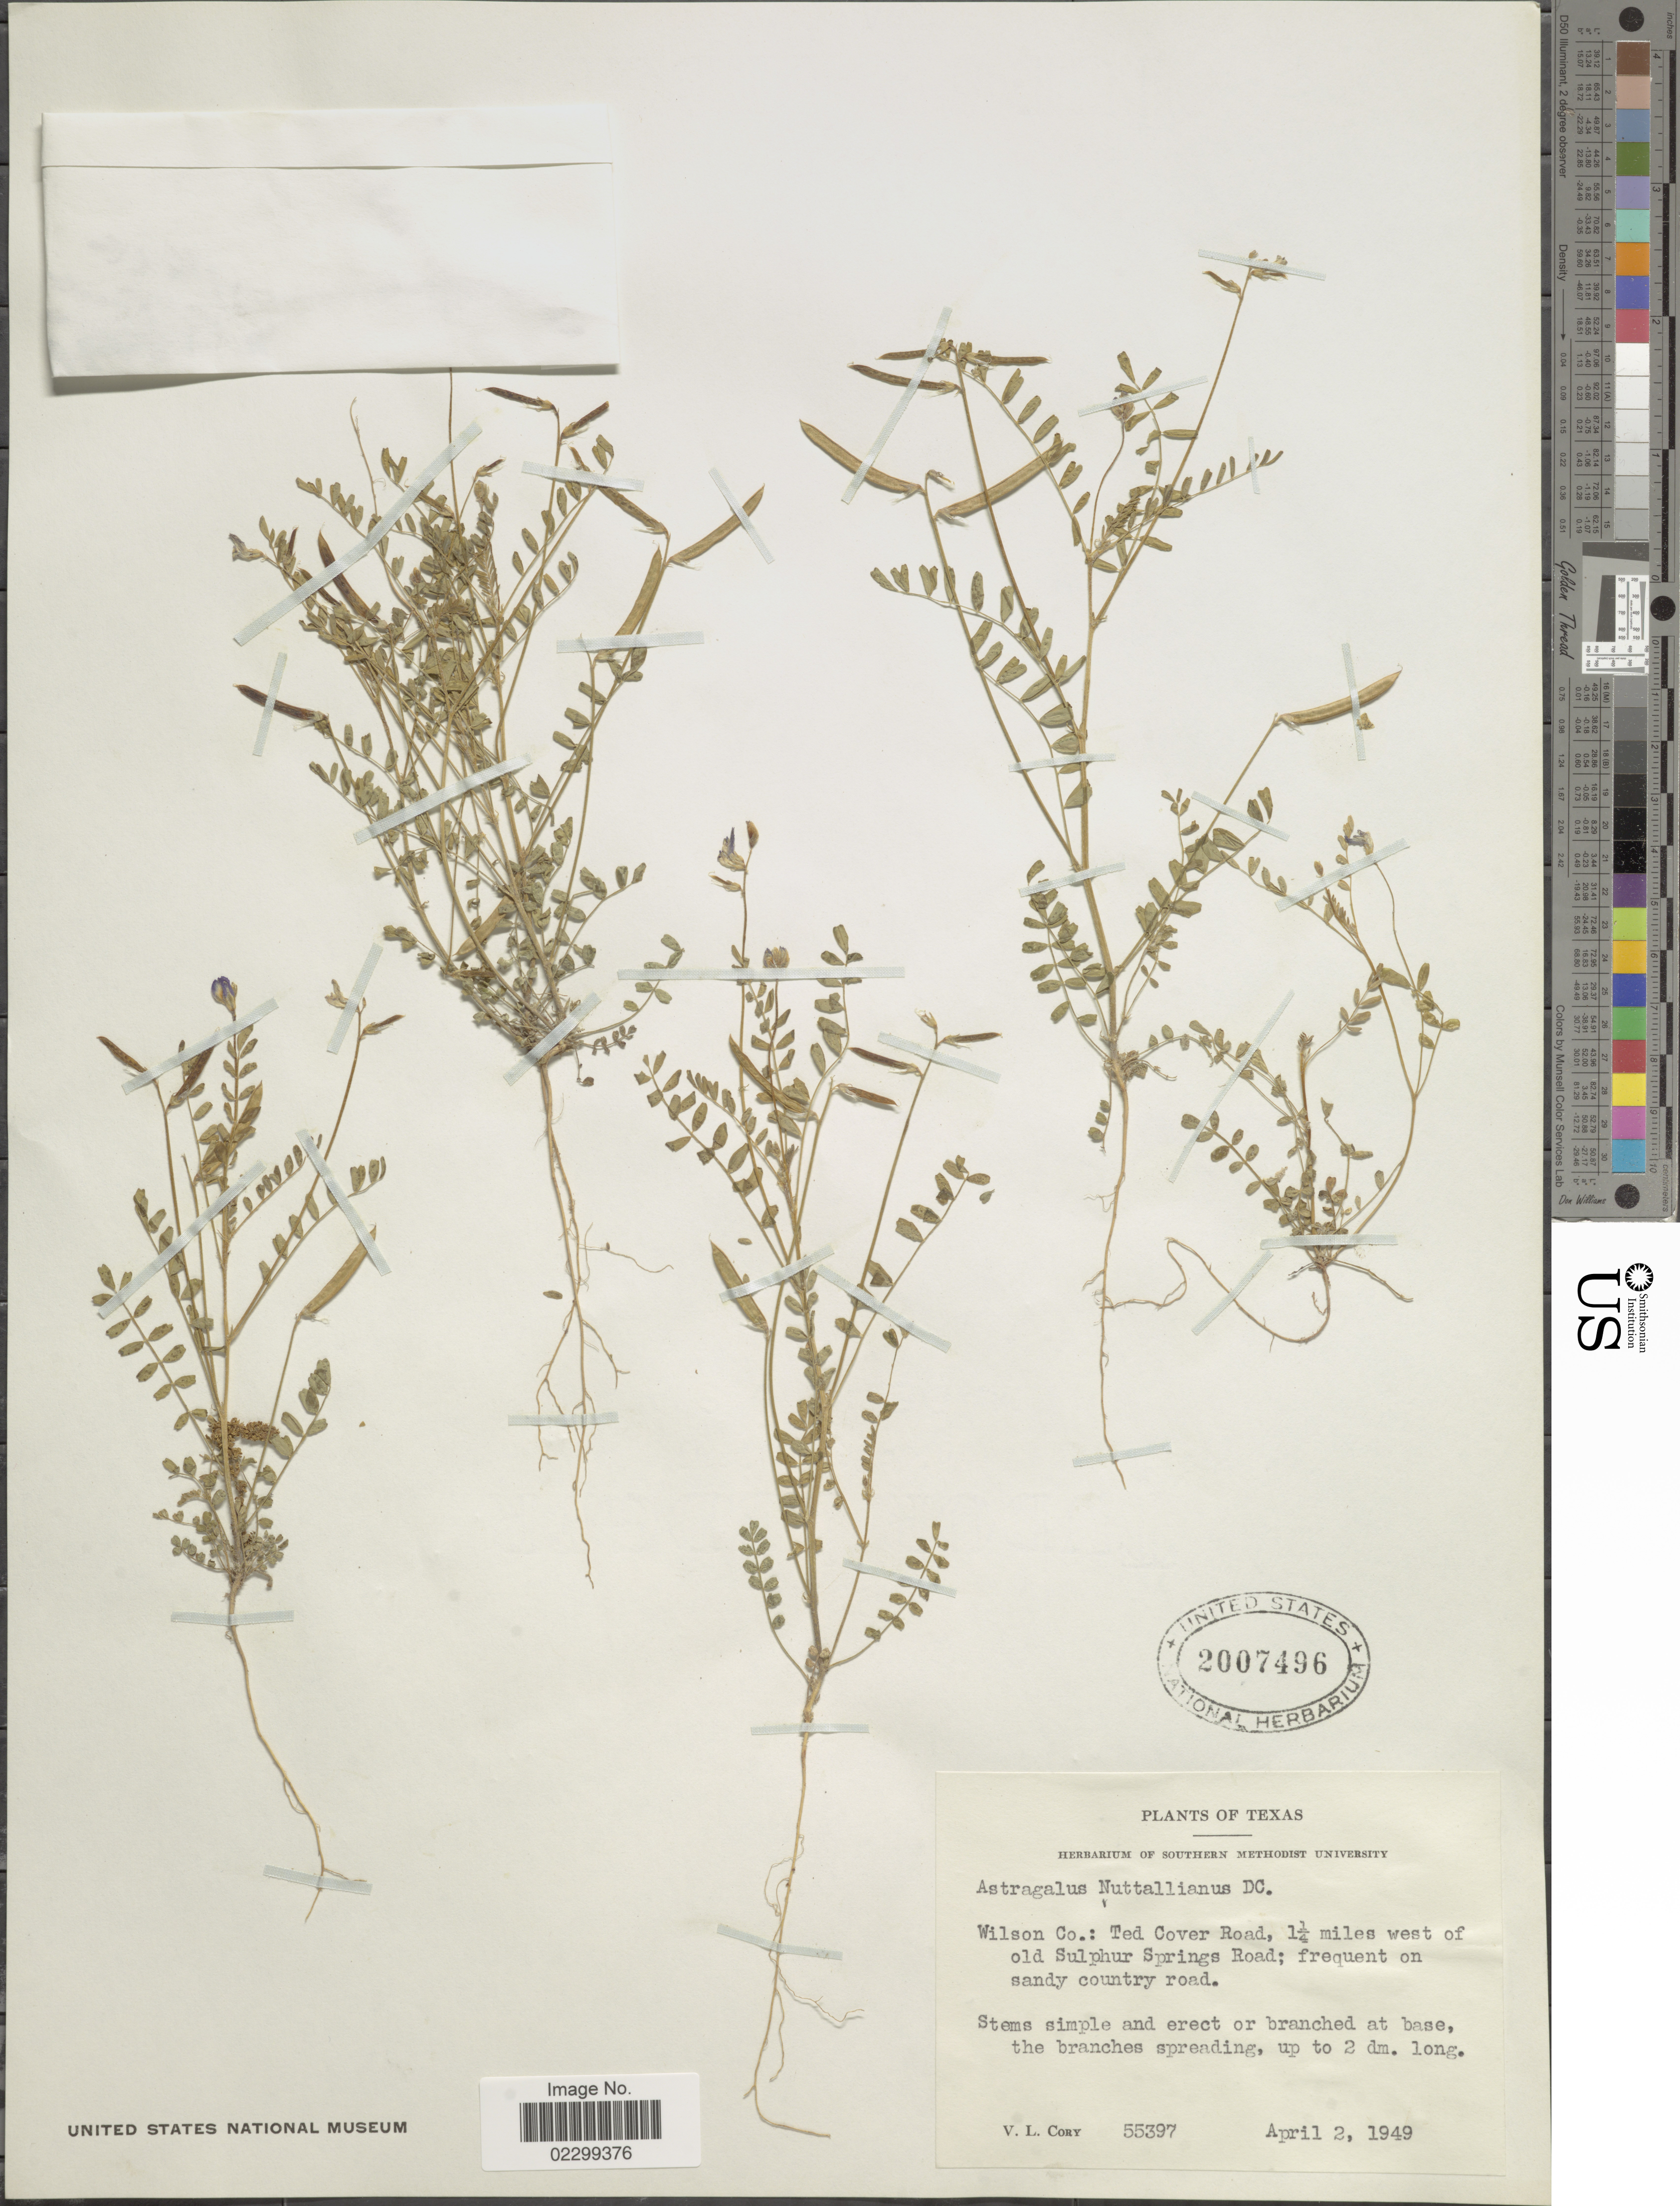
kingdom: Plantae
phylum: Tracheophyta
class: Magnoliopsida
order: Fabales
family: Fabaceae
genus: Astragalus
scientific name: Astragalus austrinus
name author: (Small) O.E. Schulz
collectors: V. Cory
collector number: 55397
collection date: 1949-04-02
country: United States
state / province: Texas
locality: Wilson Co.: Ted Cover Road, 1 ¼ miles west of old Sulphur Springs Road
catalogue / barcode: US 2007496